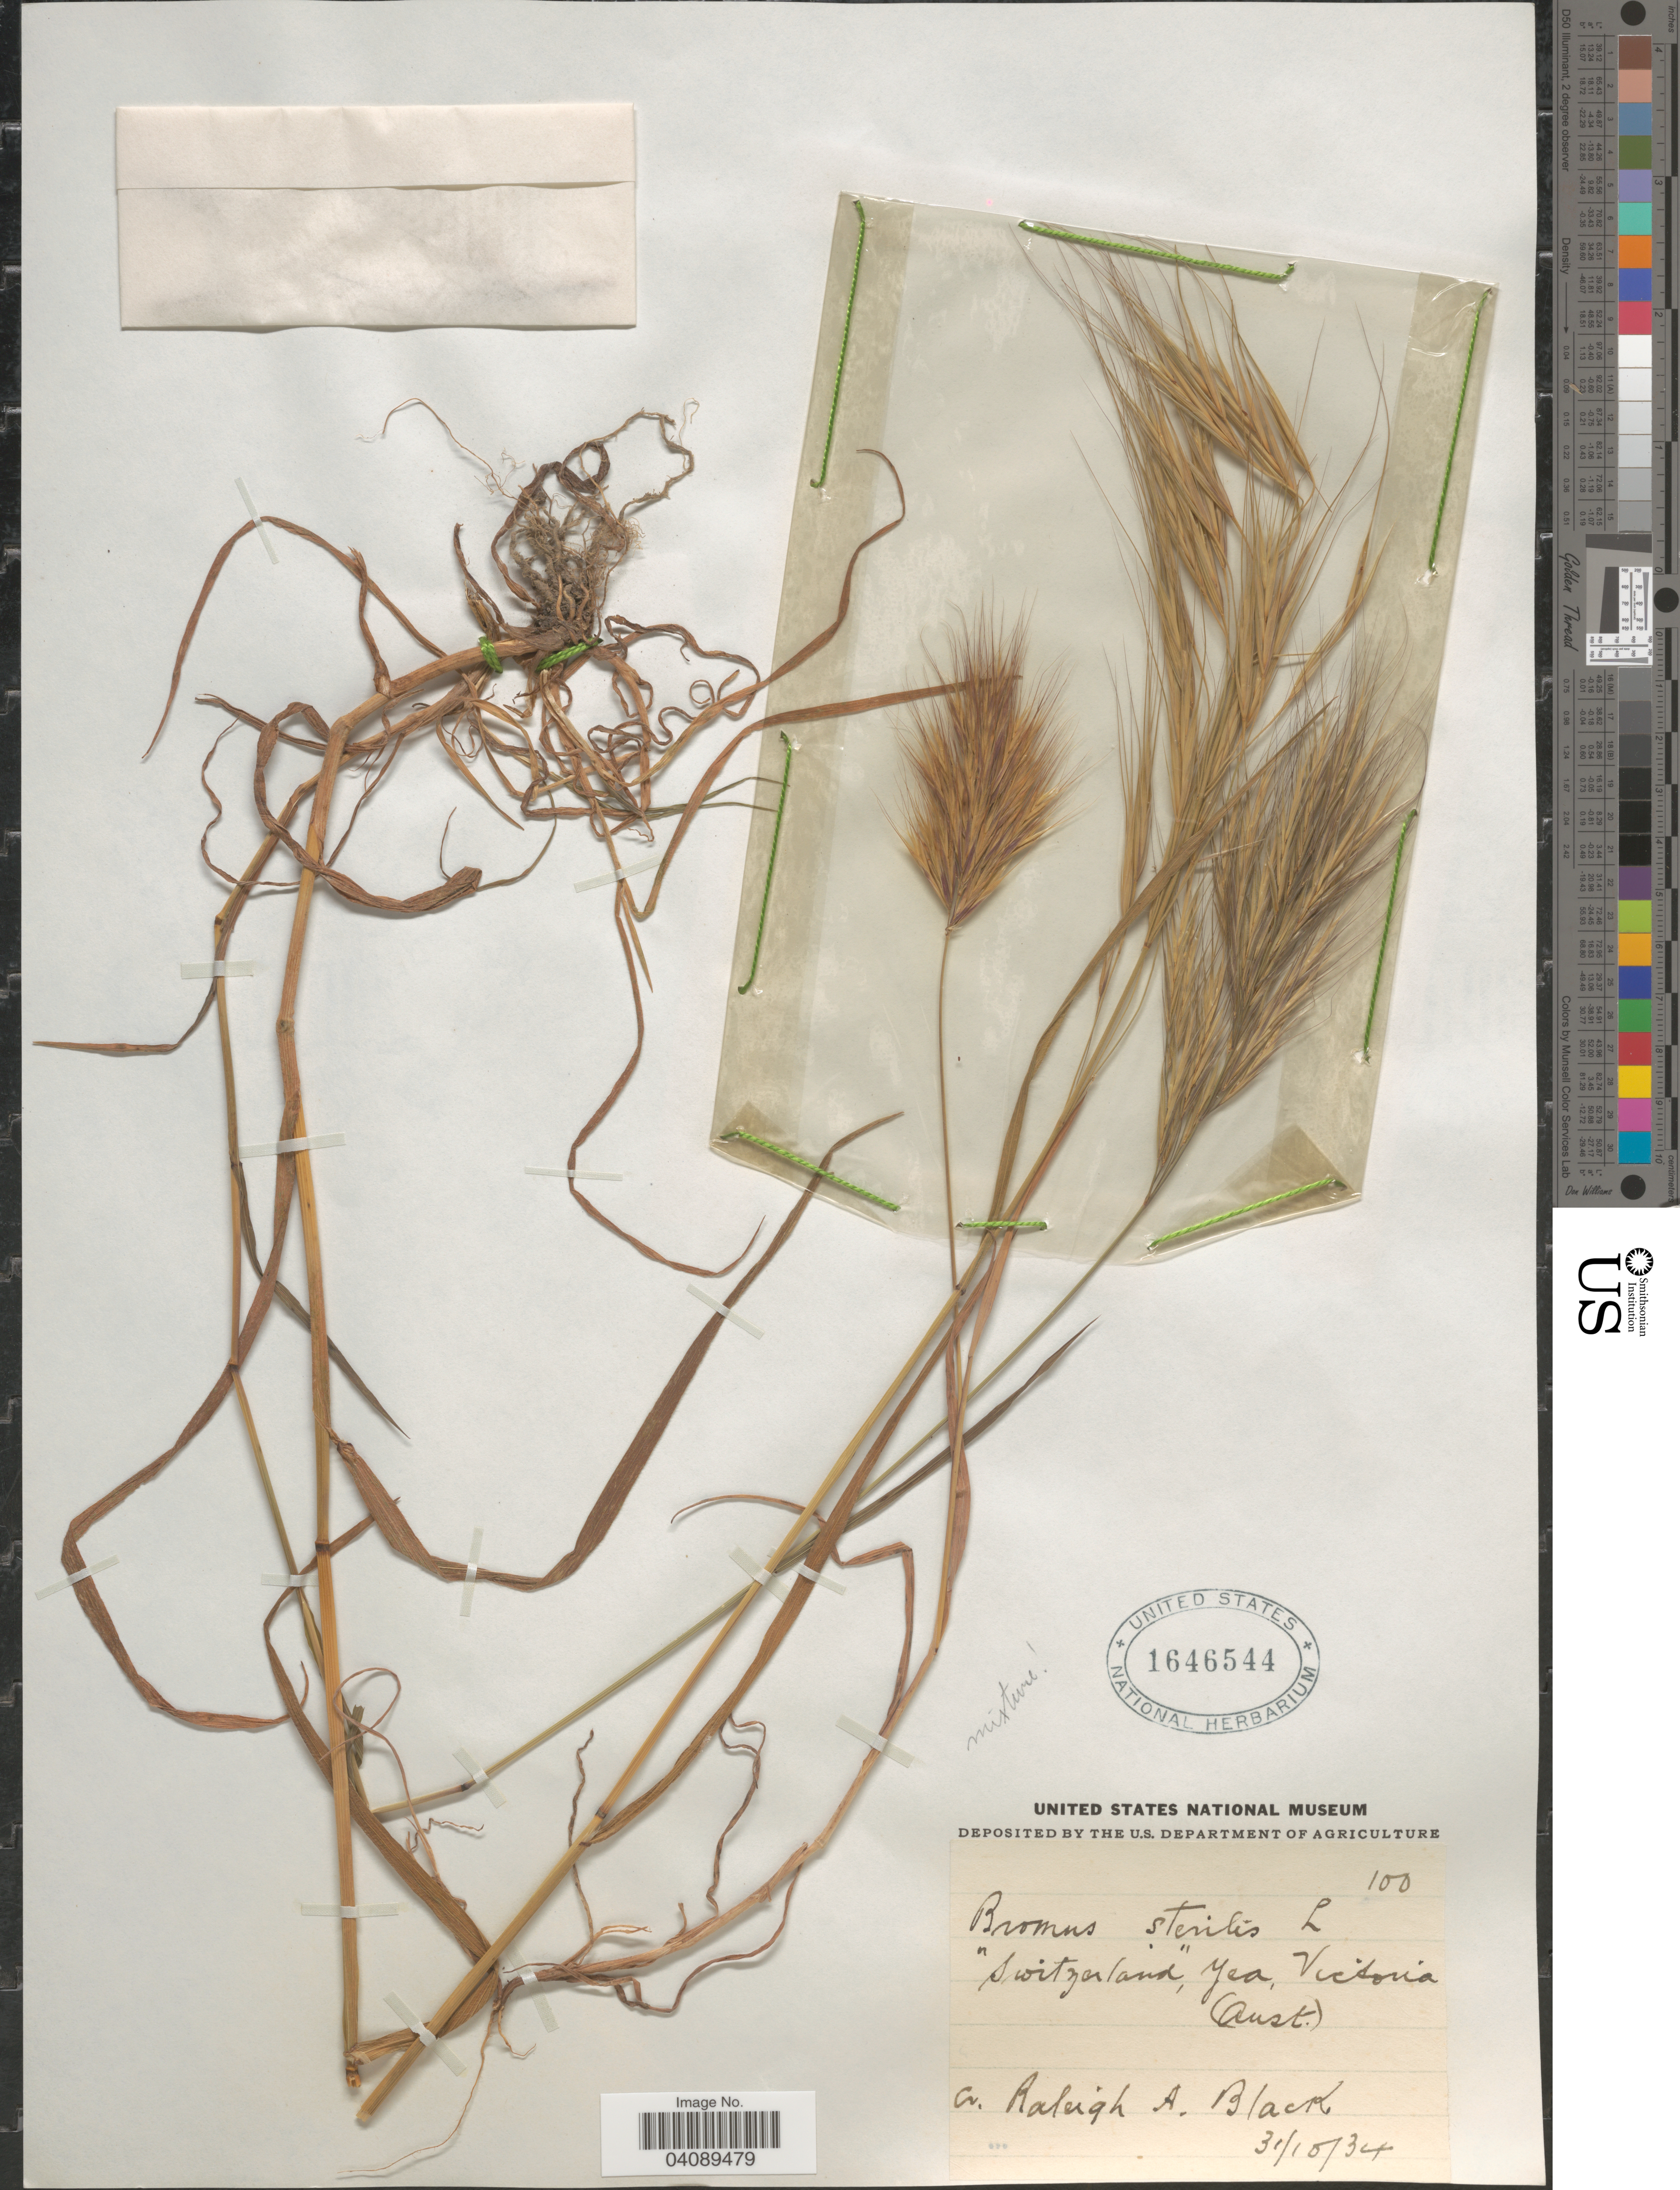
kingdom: Plantae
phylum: Tracheophyta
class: Liliopsida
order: Poales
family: Poaceae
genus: Bromus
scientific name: Bromus madritensis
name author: L.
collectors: R. A. Black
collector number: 100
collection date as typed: Transcribed d/m/y: 31/10/34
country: Australia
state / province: Victoria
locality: Switzerland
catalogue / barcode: US 1646544